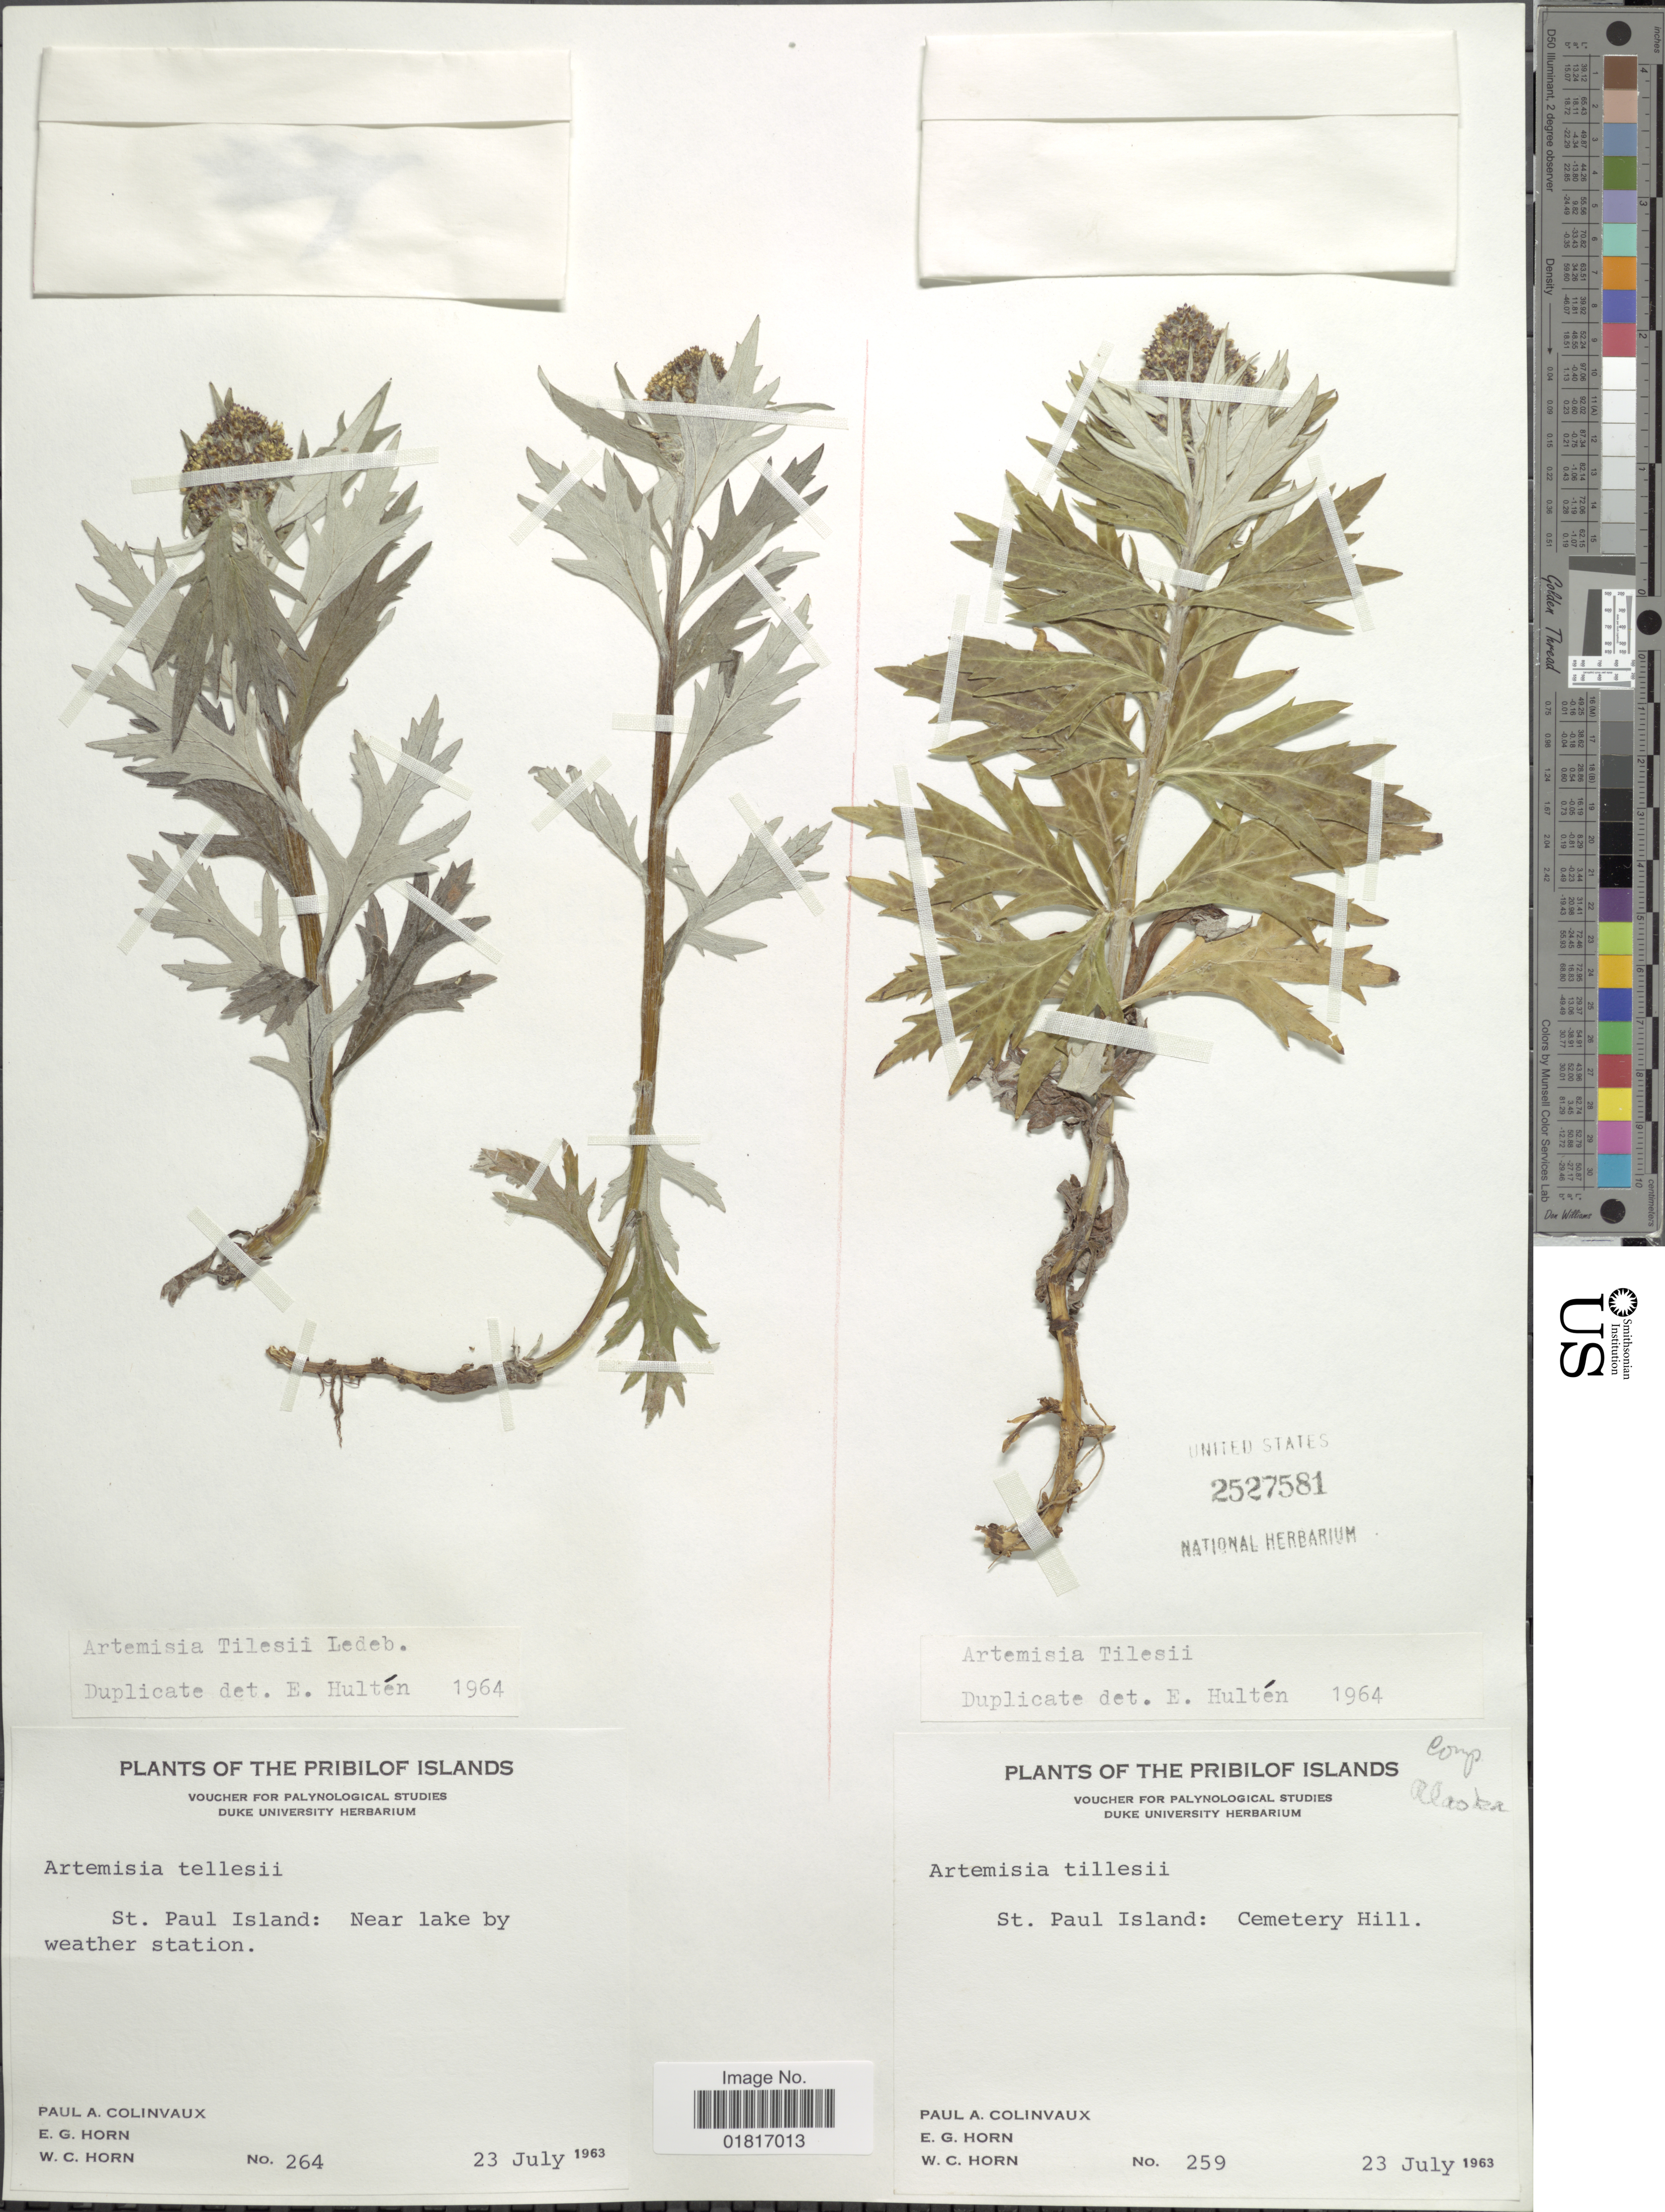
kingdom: Plantae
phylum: Tracheophyta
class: Magnoliopsida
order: Asterales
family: Asteraceae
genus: Artemisia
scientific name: Artemisia tilesii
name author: Ledeb.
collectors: P. Colinvaux, E. Horn & W. Horn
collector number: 259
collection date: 1963-07-23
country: United States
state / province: Alaska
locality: The Pribilof Islands,St Paul Island: Cemetery Hill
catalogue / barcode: US 2527581